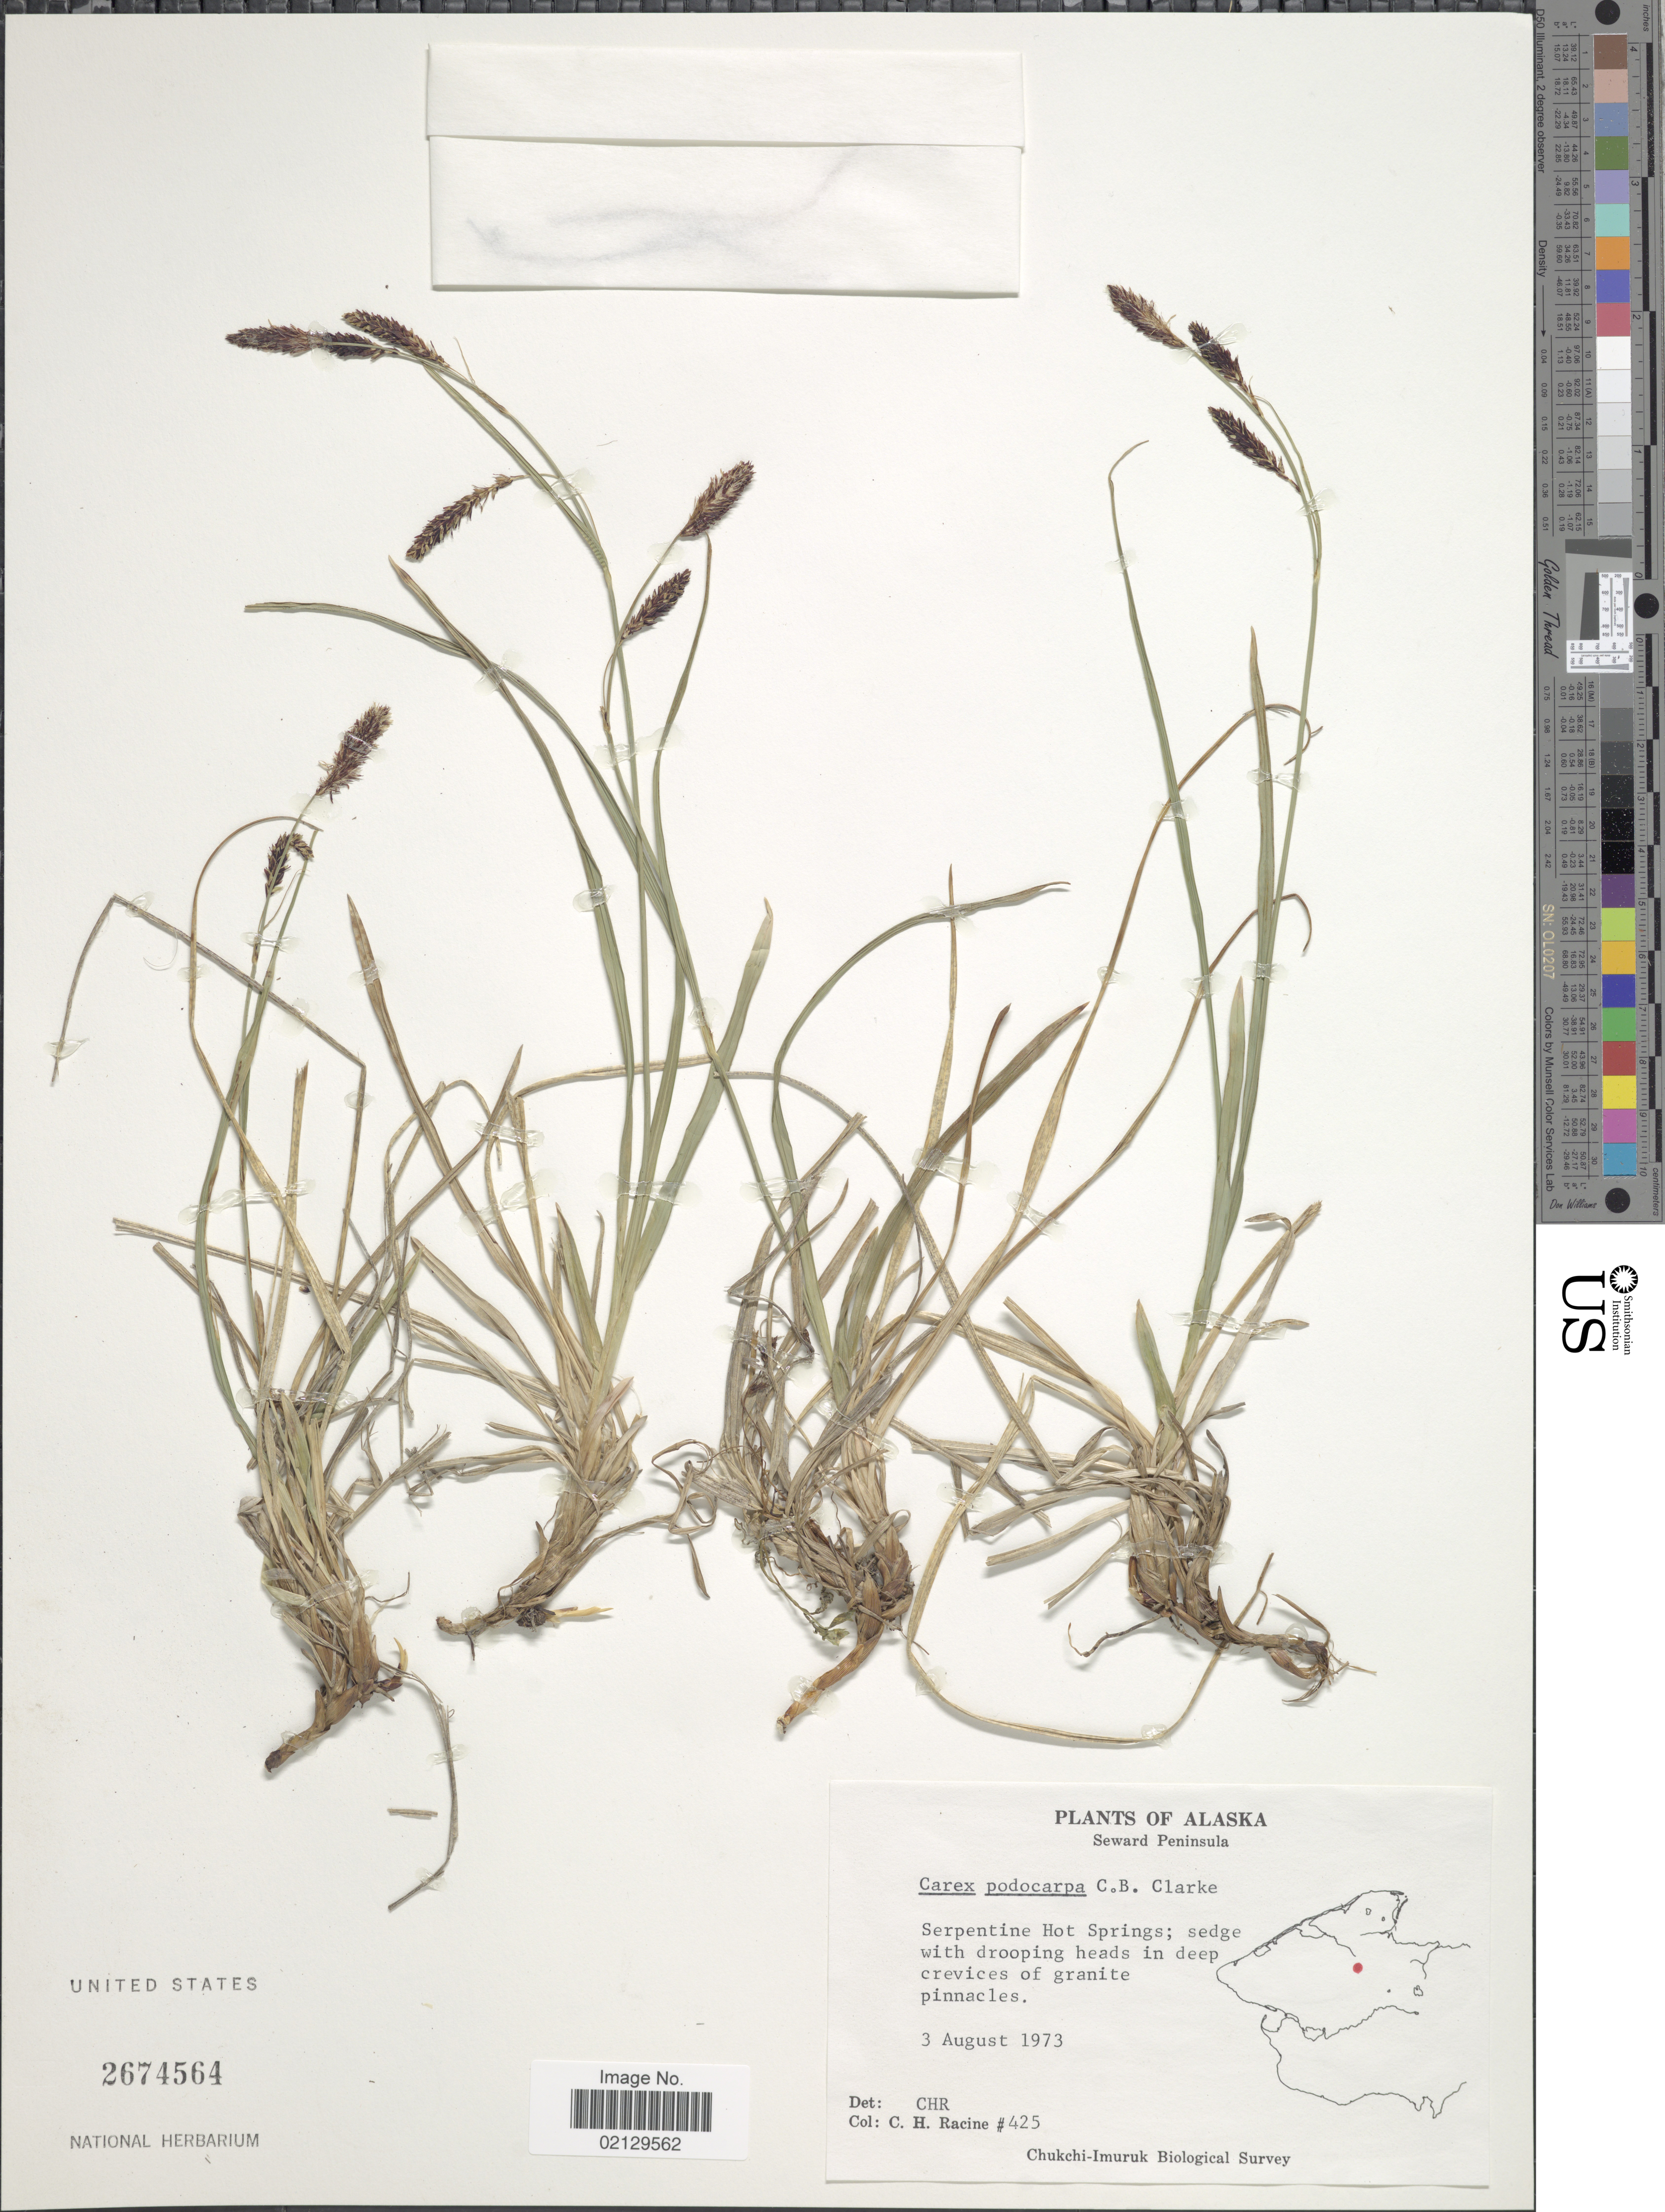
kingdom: Plantae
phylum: Tracheophyta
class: Liliopsida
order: Poales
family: Cyperaceae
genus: Carex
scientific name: Carex podocarpa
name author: R. Br.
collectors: C. Racine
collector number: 425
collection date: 1973-08-03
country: United States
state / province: Alaska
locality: Seward Peninsula, Serpentine Hot Springs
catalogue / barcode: US 2674564